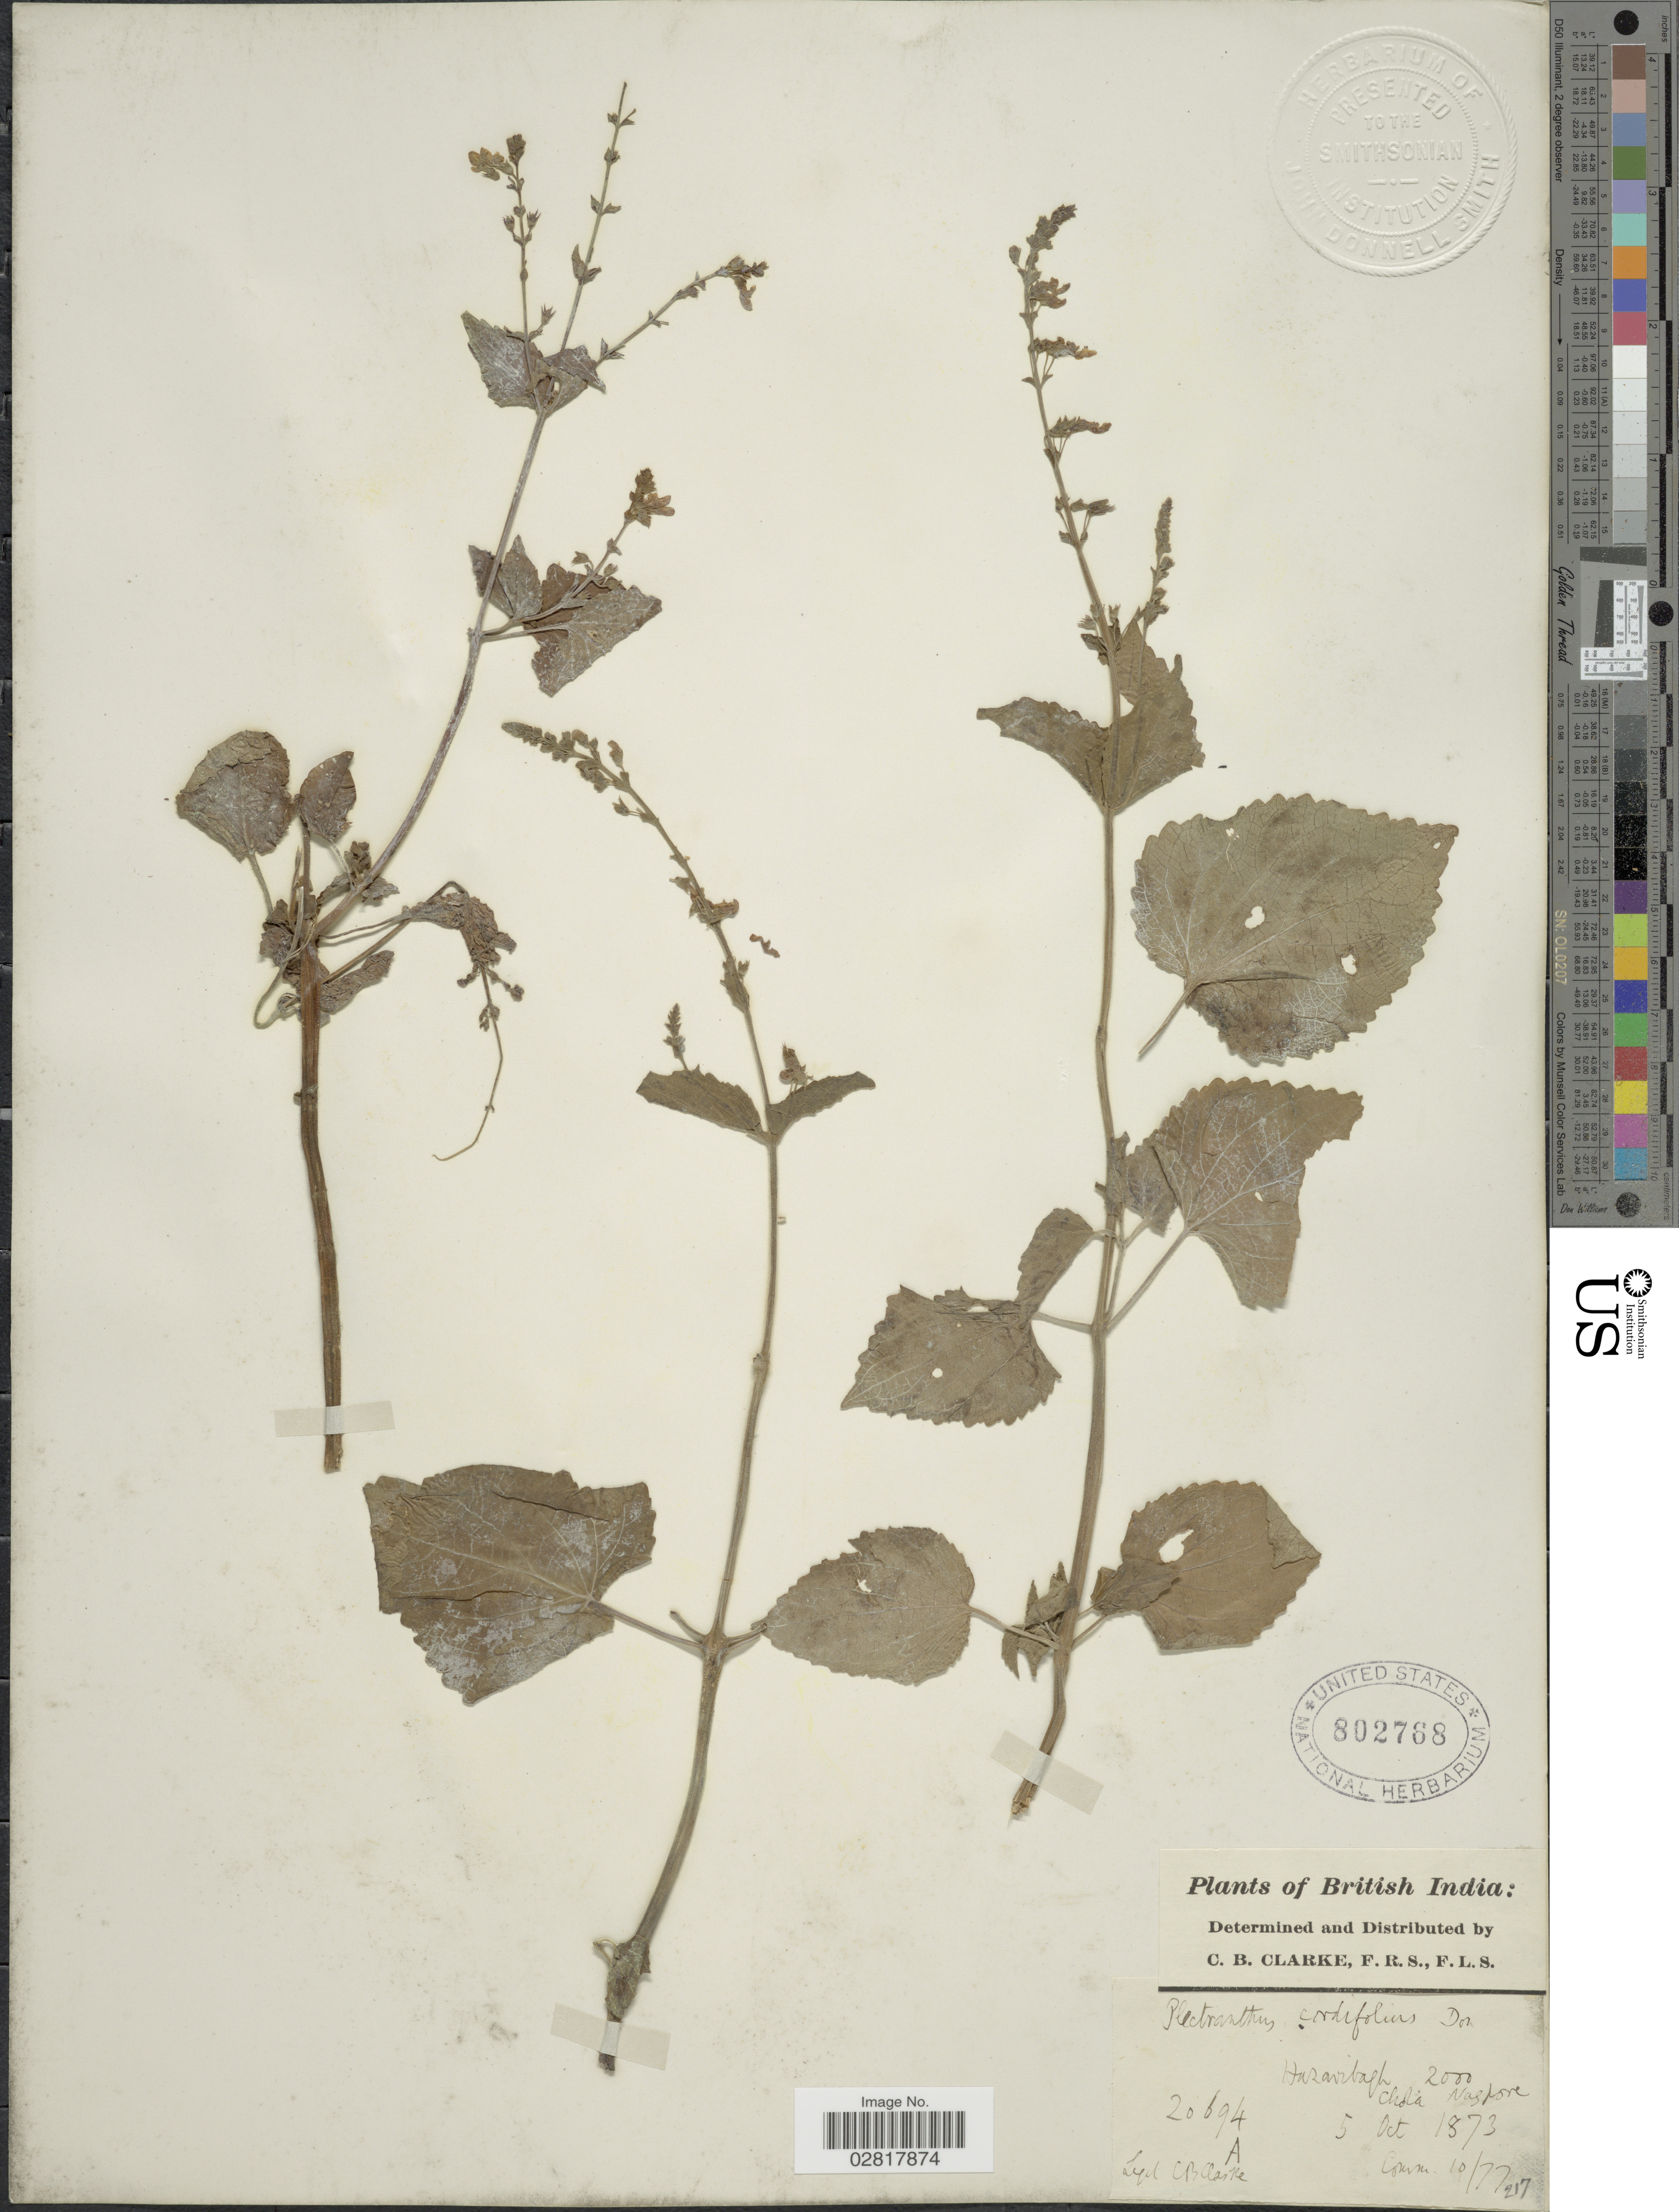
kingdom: Plantae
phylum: Tracheophyta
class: Magnoliopsida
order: Lamiales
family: Lamiaceae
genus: Plectranthus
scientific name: Plectranthus cordifolius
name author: D. Don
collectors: C. B. Clarke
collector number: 20694A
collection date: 1873-10-05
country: India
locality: British India. Hazaribagh Chota Nagpore.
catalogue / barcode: US 802768